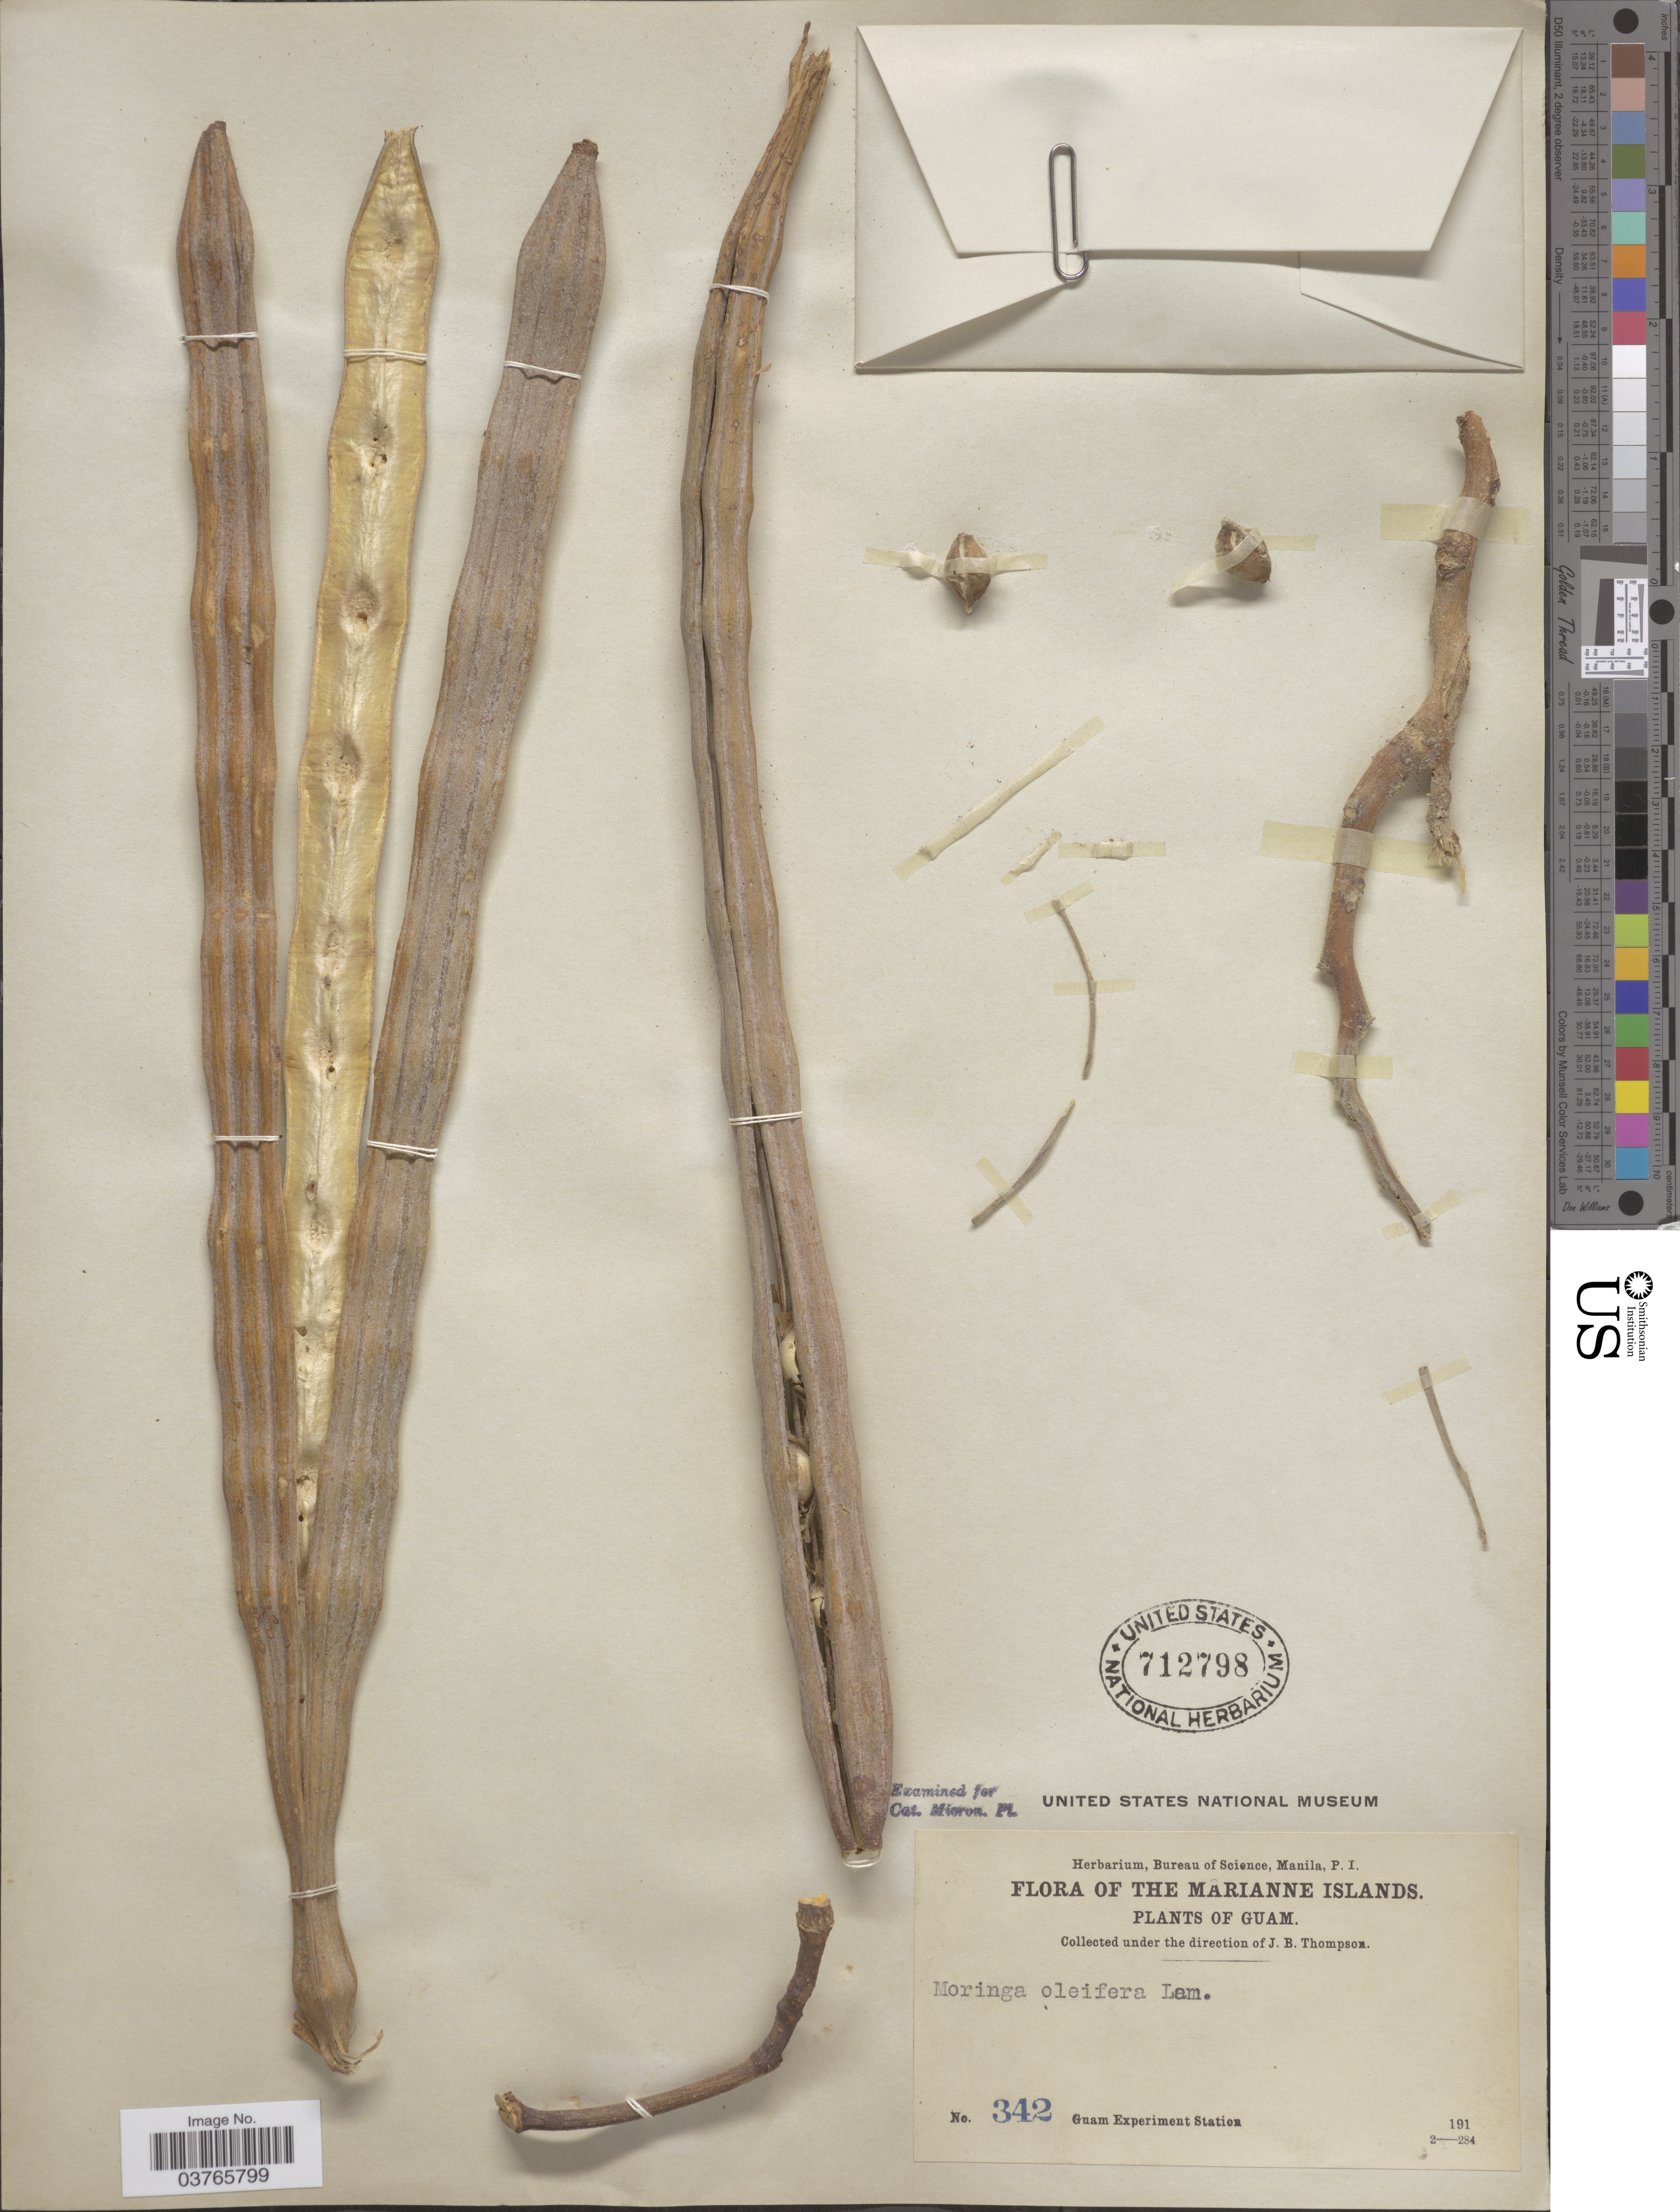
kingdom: Plantae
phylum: Tracheophyta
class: Magnoliopsida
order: Brassicales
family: Moringaceae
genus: Moringa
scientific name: Moringa oleifera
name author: Lam.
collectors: Guam Exp. Sta.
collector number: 342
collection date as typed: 191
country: Guam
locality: The Marianne Islands.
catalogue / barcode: US 712798